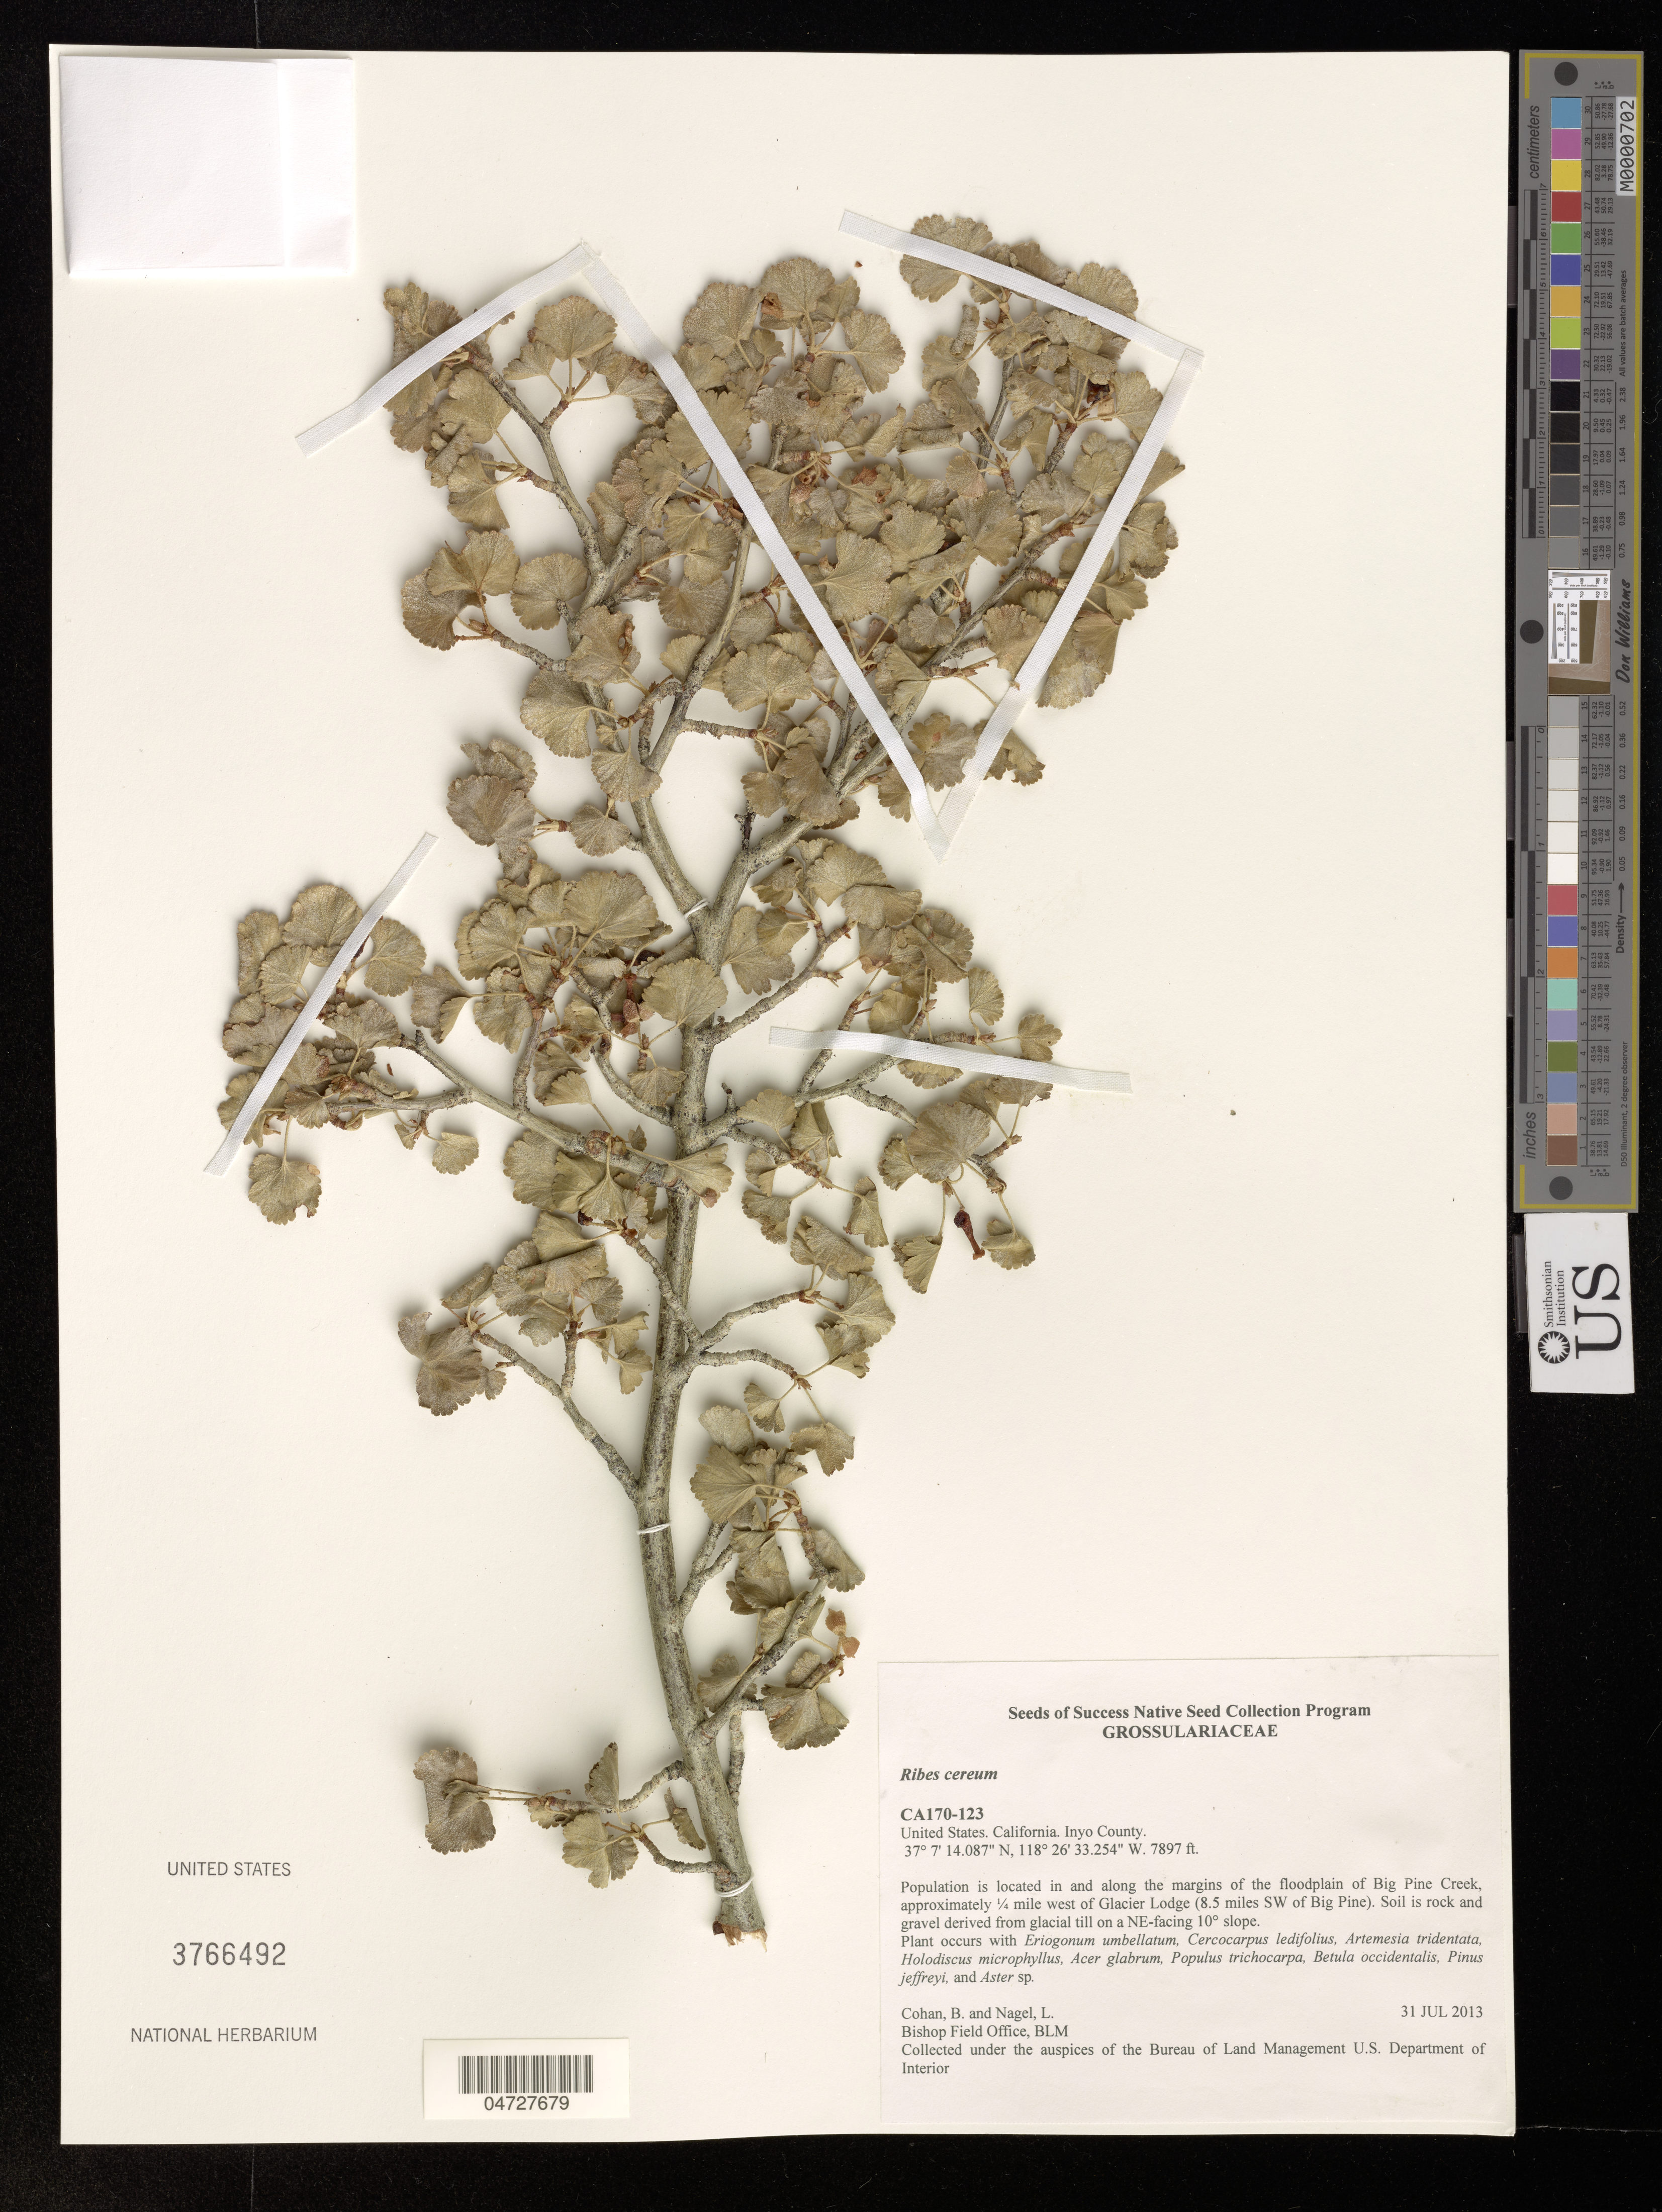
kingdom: Plantae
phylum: Tracheophyta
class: Magnoliopsida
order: Saxifragales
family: Grossulariaceae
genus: Ribes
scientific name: Ribes cereum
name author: Douglas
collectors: B. Cohan & L. Nagel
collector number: CA170-123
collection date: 2013-07-31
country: United States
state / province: California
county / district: Inyo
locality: Inyo County. Population is located in and along the margins of the floodplain of Big Pine Creek, approximately 1/4 mile west of Glacier Lodge (8.5 miles SW of Big Pine).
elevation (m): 2407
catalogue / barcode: US 3766492